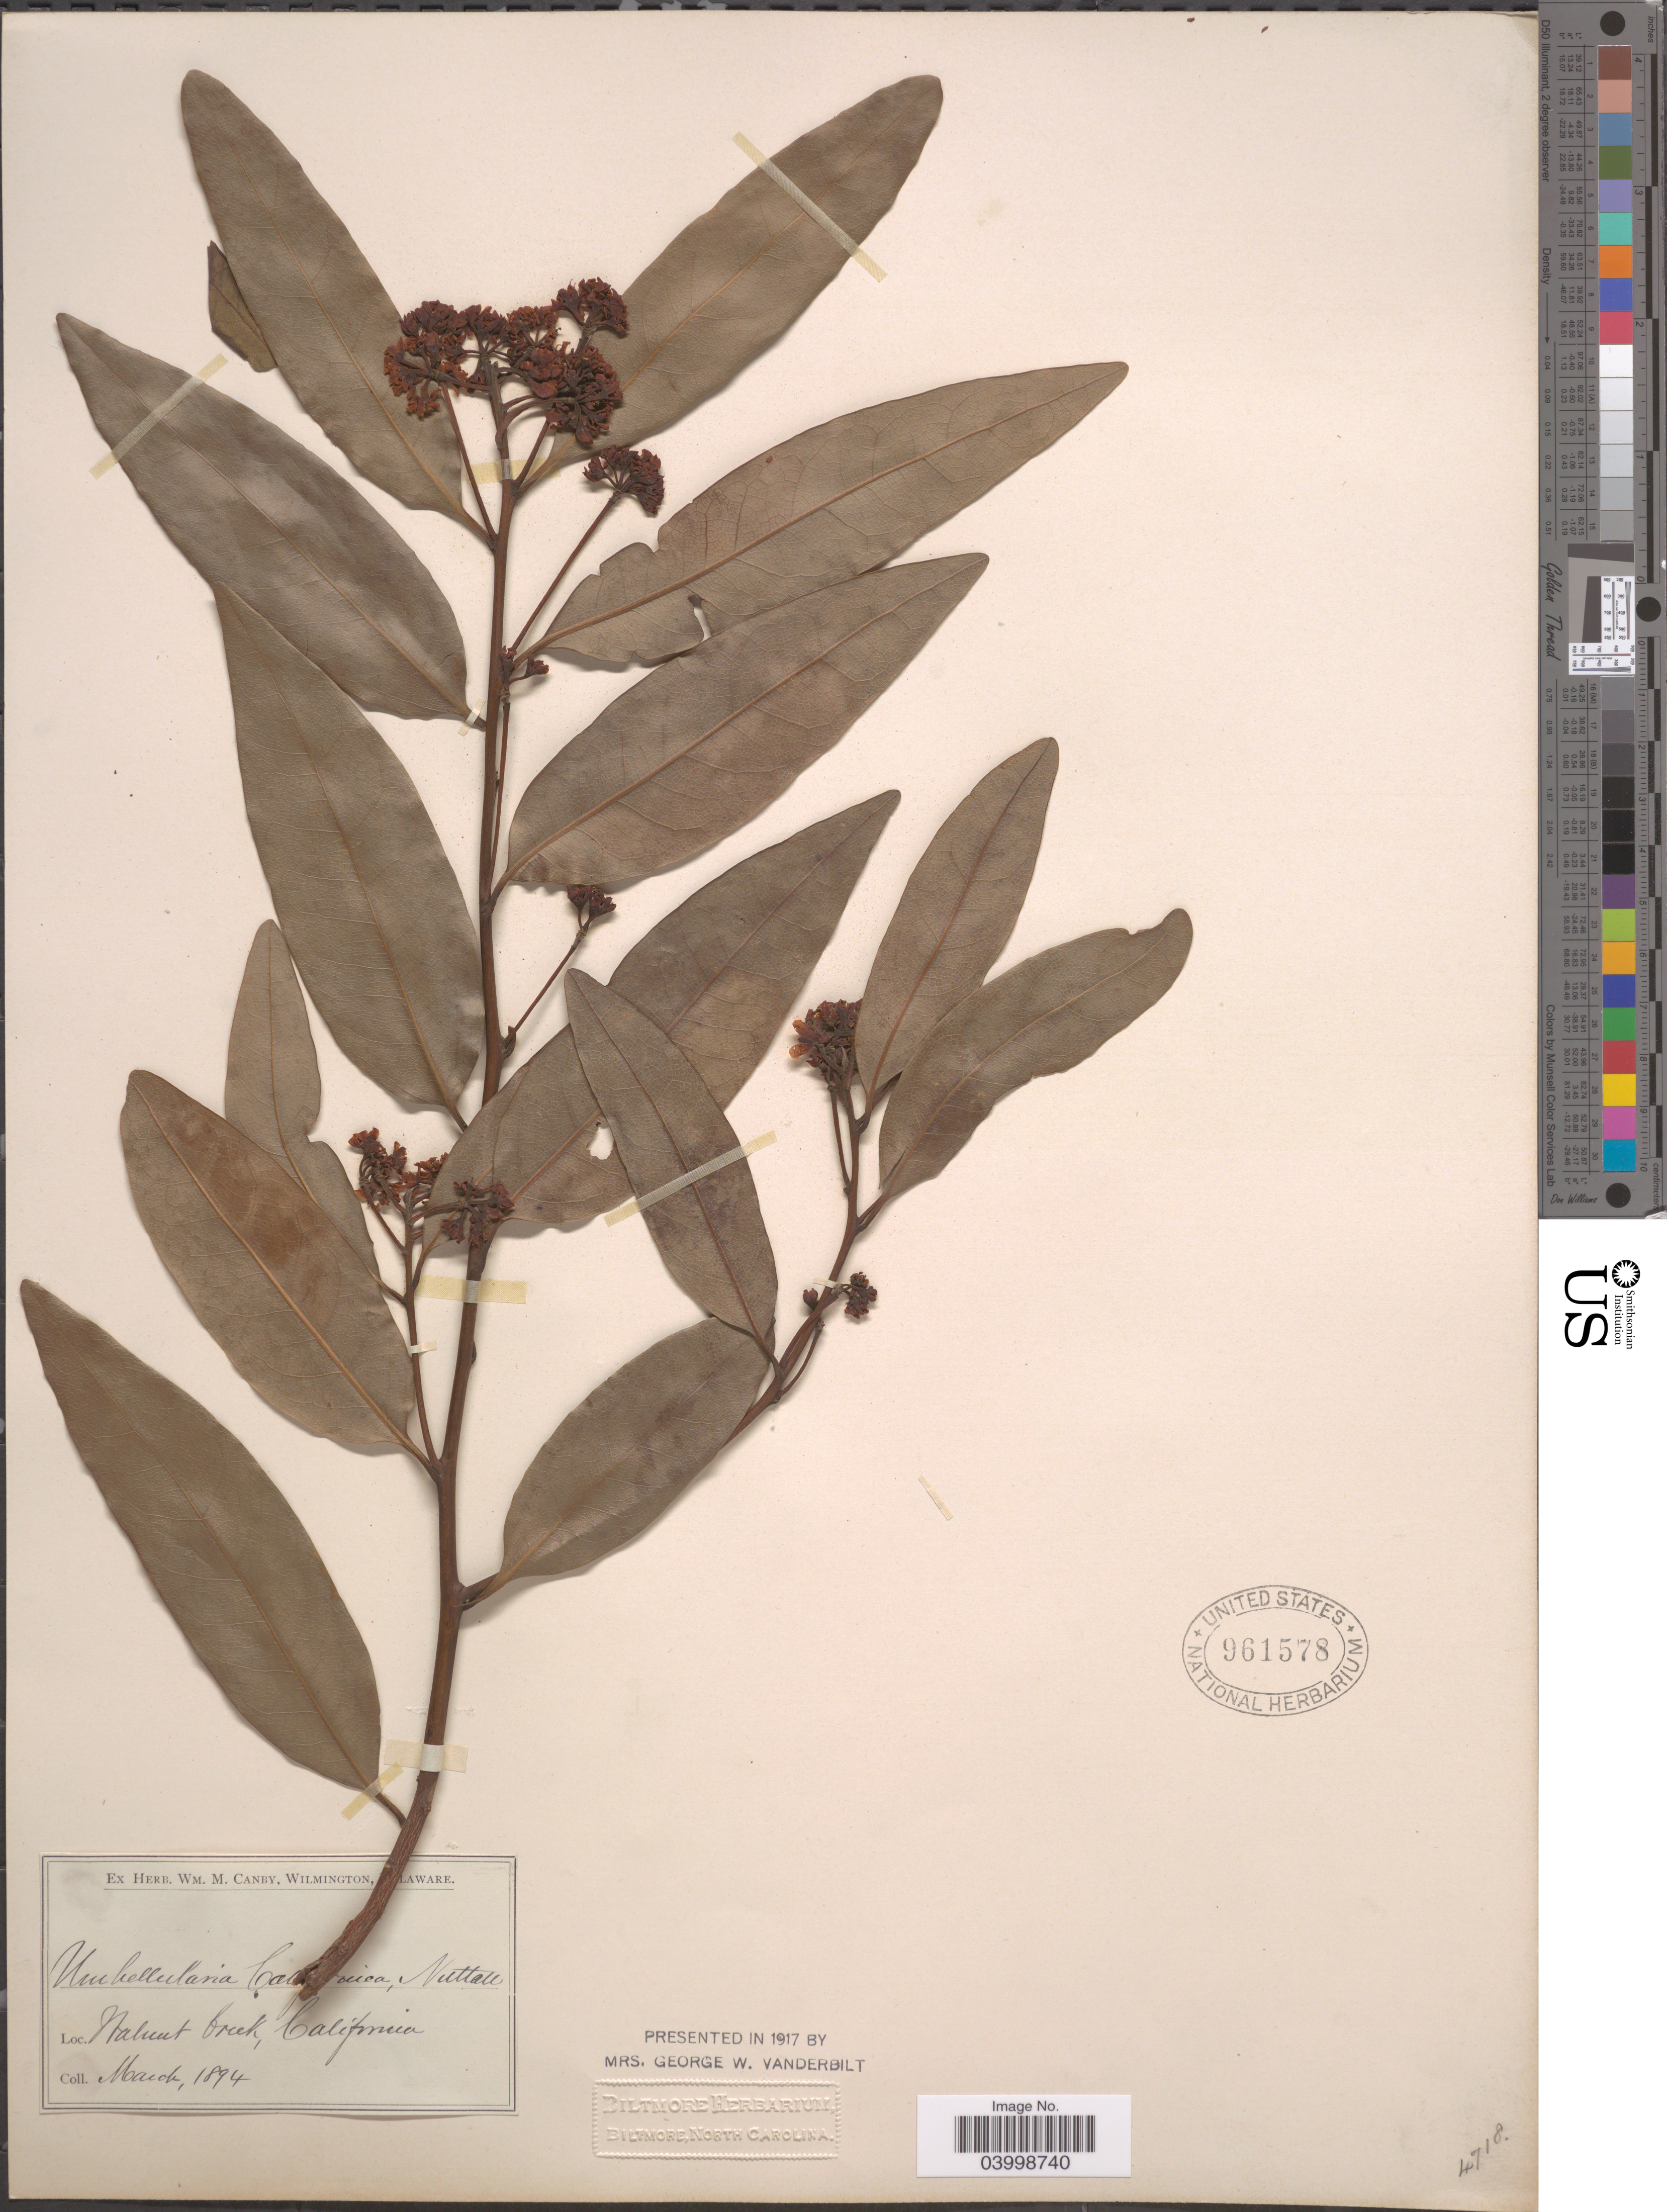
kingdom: Plantae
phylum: Tracheophyta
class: Magnoliopsida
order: Laurales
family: Lauraceae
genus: Umbellularia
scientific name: Umbellularia californica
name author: (Hook. & Arn.) Nutt.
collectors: W. M. Canby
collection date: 1894-03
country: United States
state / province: California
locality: Walnut Creek.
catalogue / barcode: US 961578